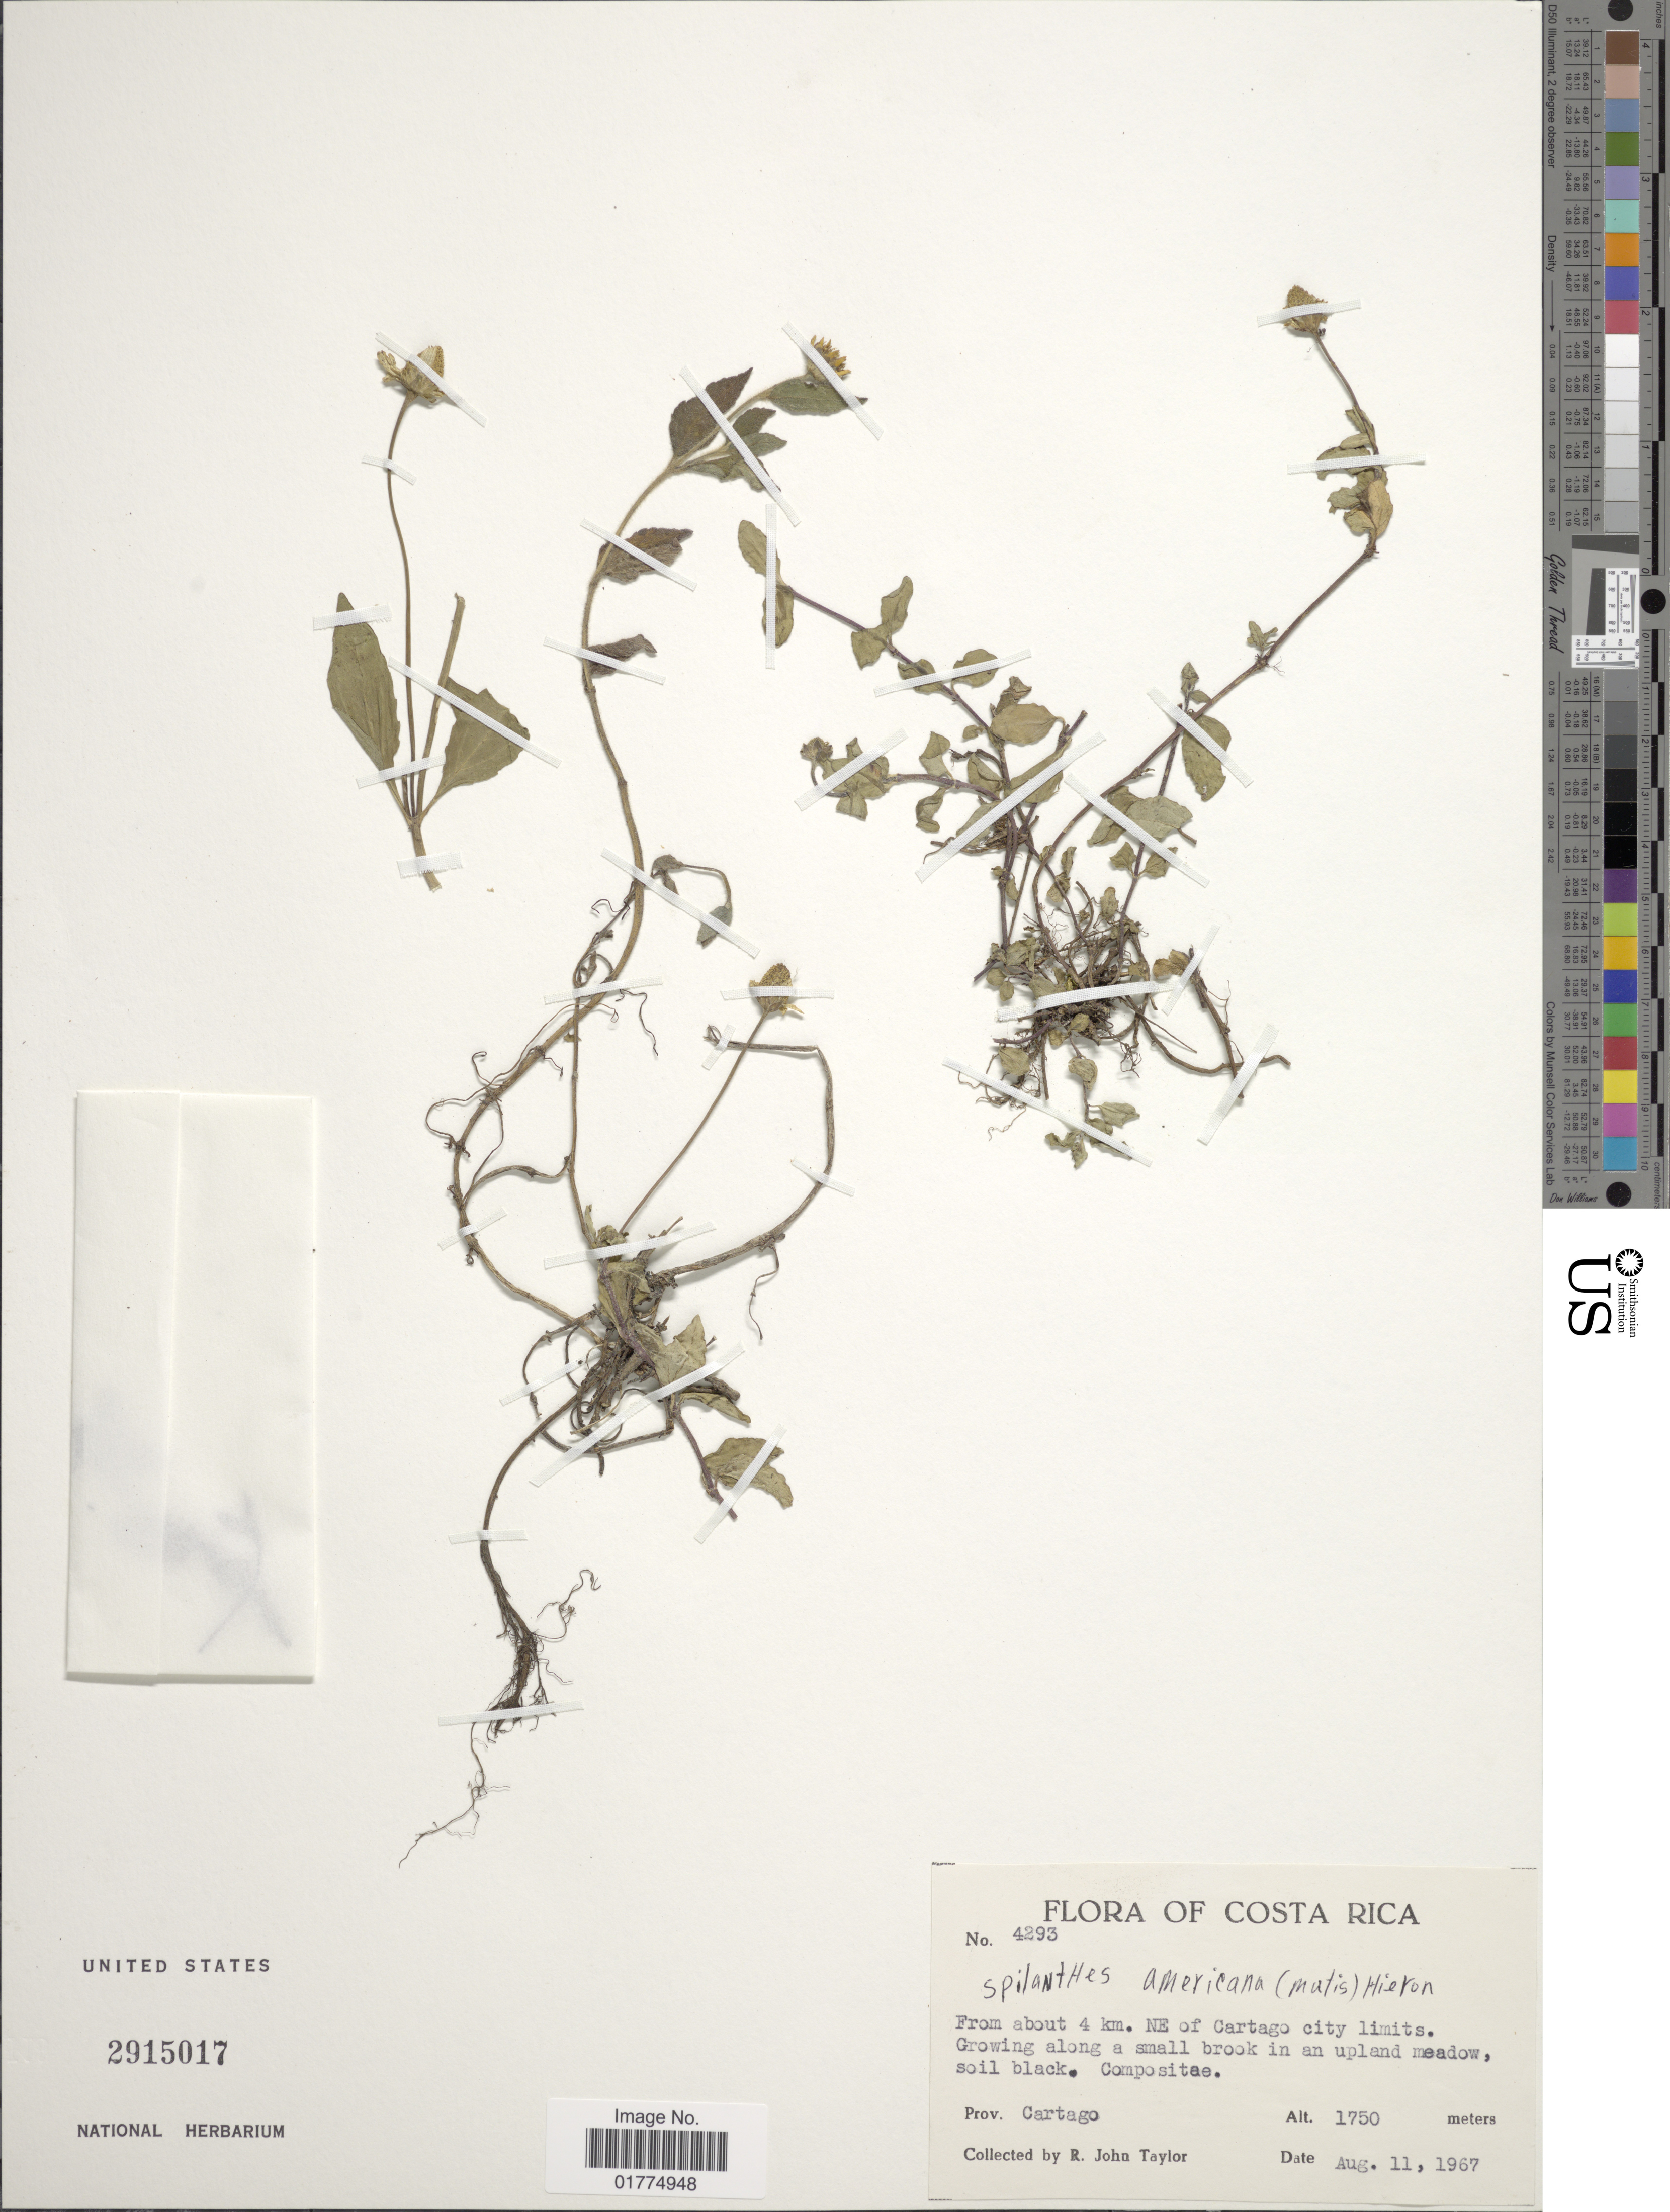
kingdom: Plantae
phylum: Tracheophyta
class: Magnoliopsida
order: Asterales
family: Asteraceae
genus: Acmella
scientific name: Acmella repens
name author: (Walter) Rich.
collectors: R. J. Taylor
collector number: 4293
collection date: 1967-08-11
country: Costa Rica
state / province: Cartago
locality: From about 4 km. NE of Cartago city limits. Prov. Cartago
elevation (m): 1750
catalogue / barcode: US 2915017